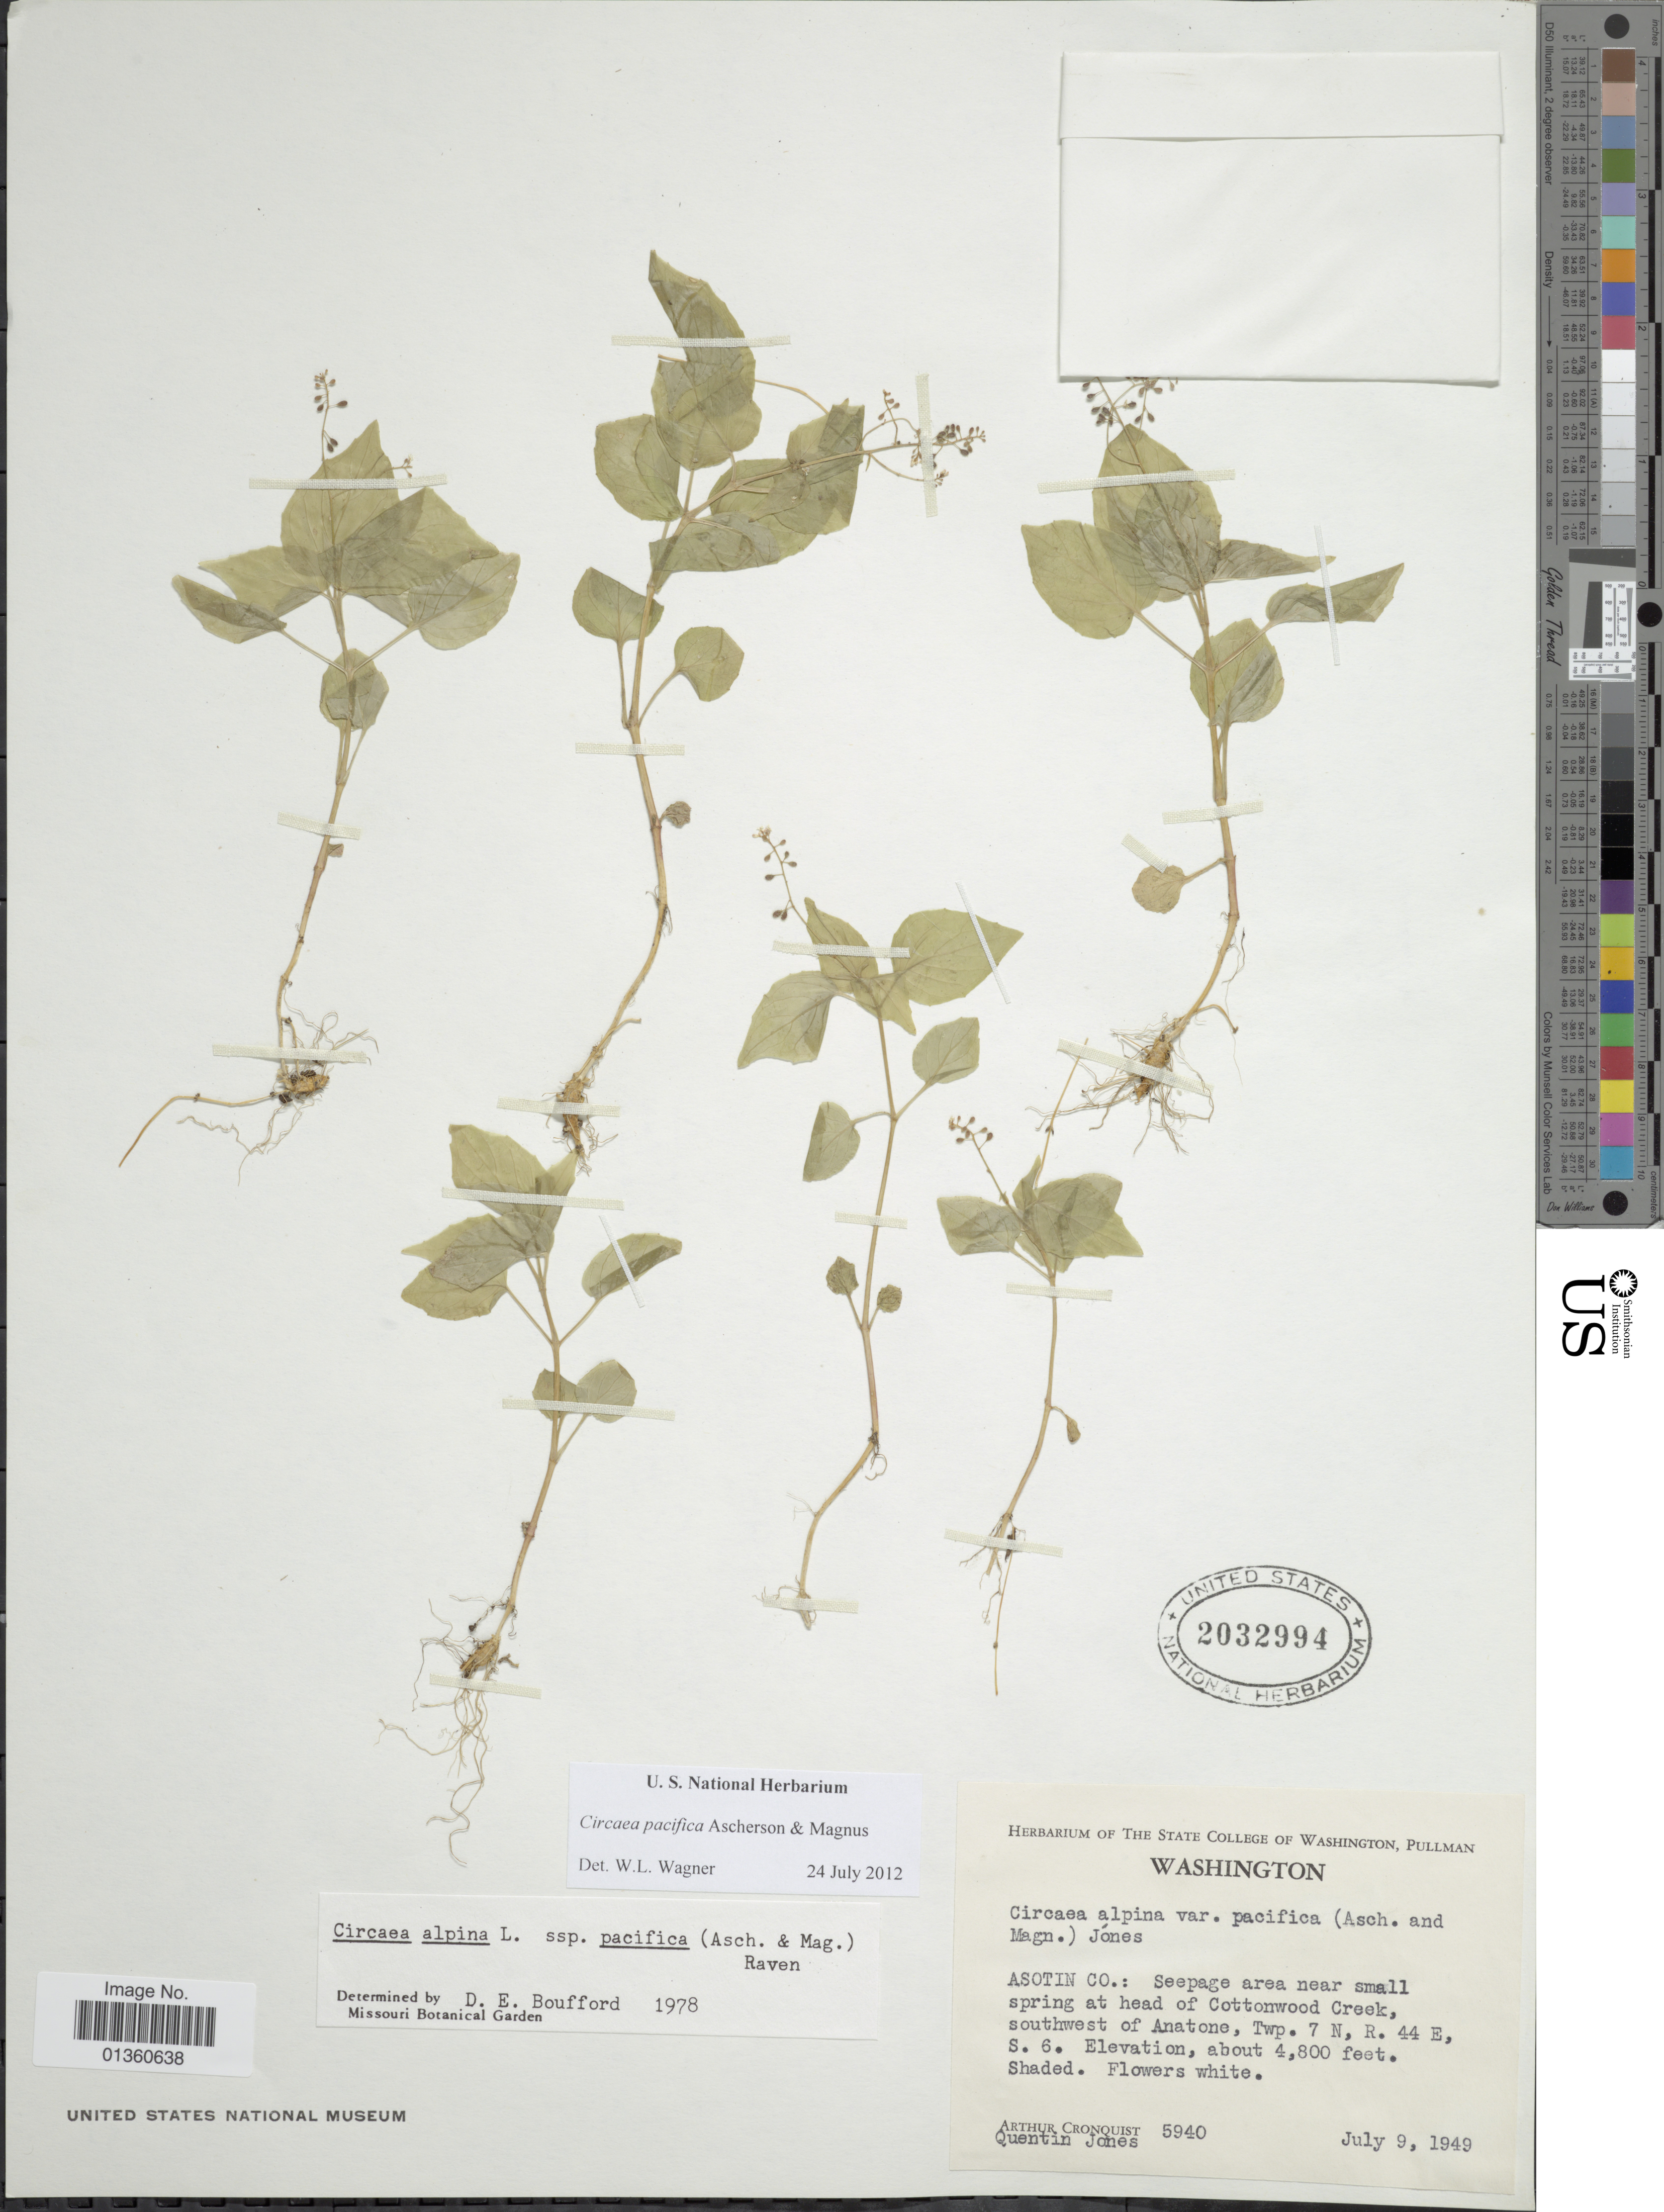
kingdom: Plantae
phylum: Tracheophyta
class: Magnoliopsida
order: Myrtales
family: Onagraceae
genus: Circaea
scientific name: Circaea pacifica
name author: Asch. & Magnus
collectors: A. J. Cronquist & Q. Jones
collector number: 5940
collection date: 1949-07-09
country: United States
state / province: Washington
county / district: Asotin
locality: Asotin Co.: Seepage area near small spring at head of Cottonwood Creek, southwest of Anatone, Twp. 7 N, R. 44 E, S. 6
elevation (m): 1463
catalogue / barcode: US 2032994